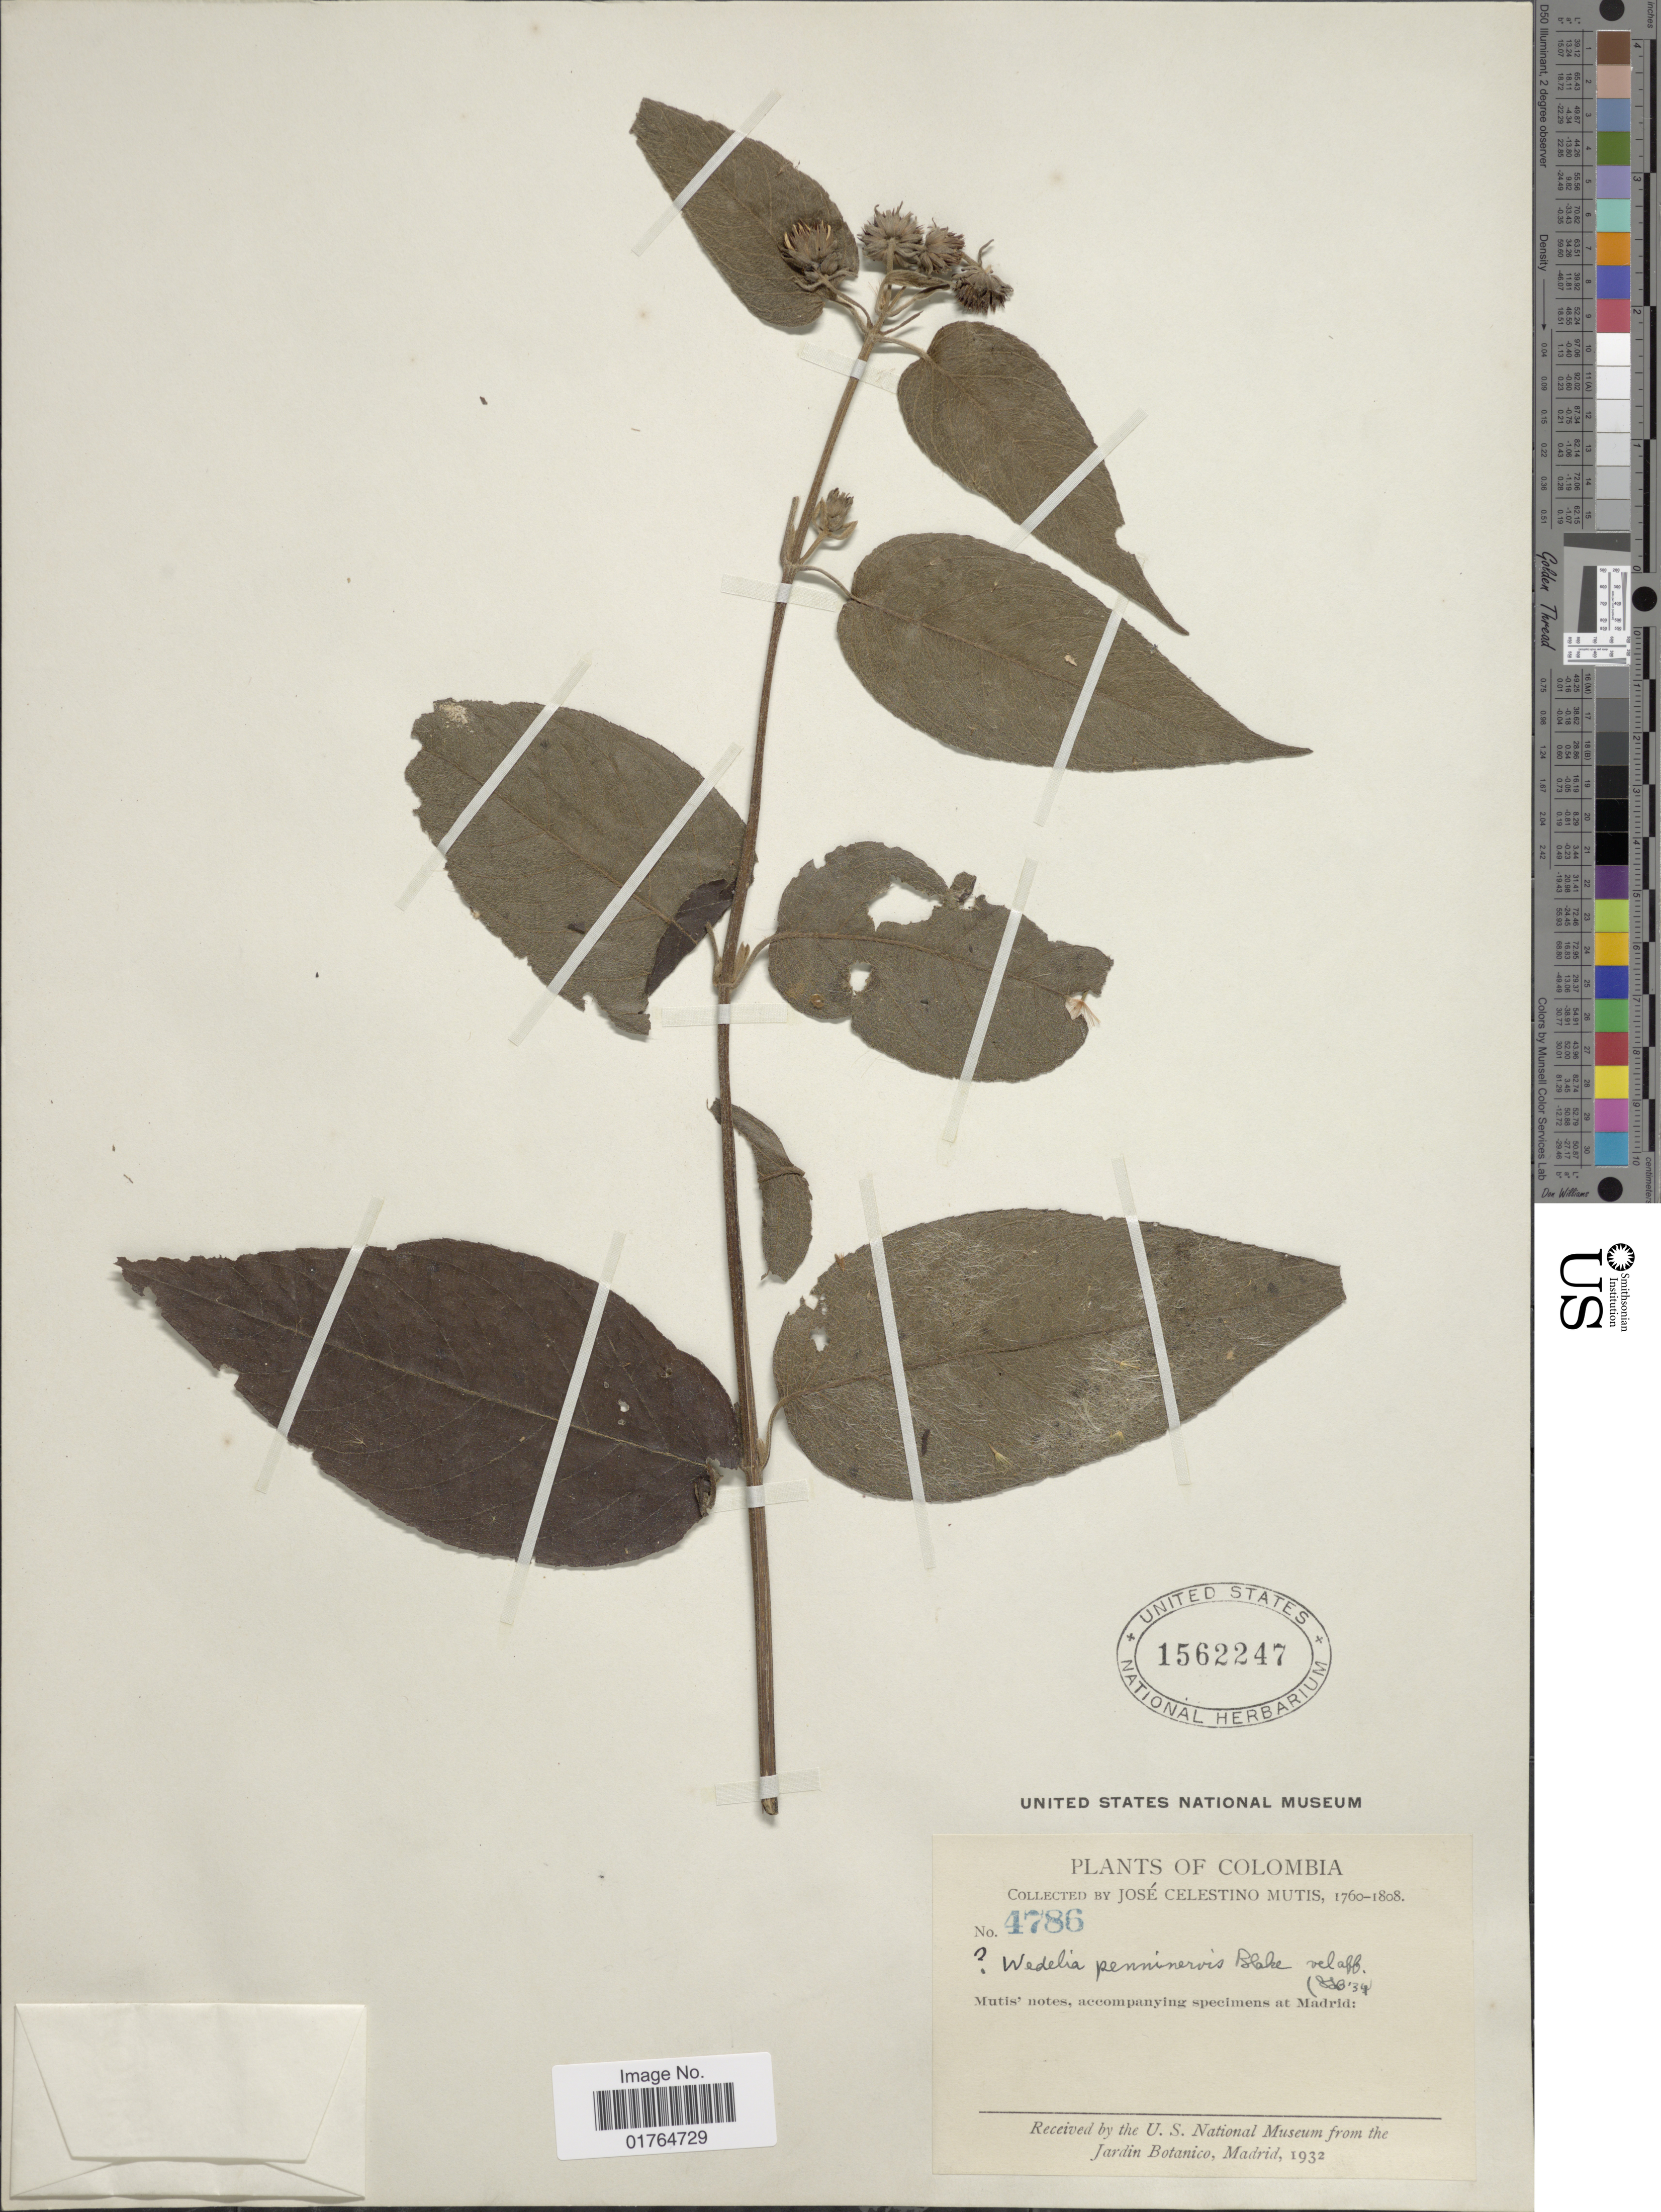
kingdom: Plantae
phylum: Tracheophyta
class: Magnoliopsida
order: Asterales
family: Asteraceae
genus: Wedelia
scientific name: Wedelia penninervia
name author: S.F. Blake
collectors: J. C. B. Mutis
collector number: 4786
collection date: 1760/1808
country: Colombia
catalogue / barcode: US 1562247